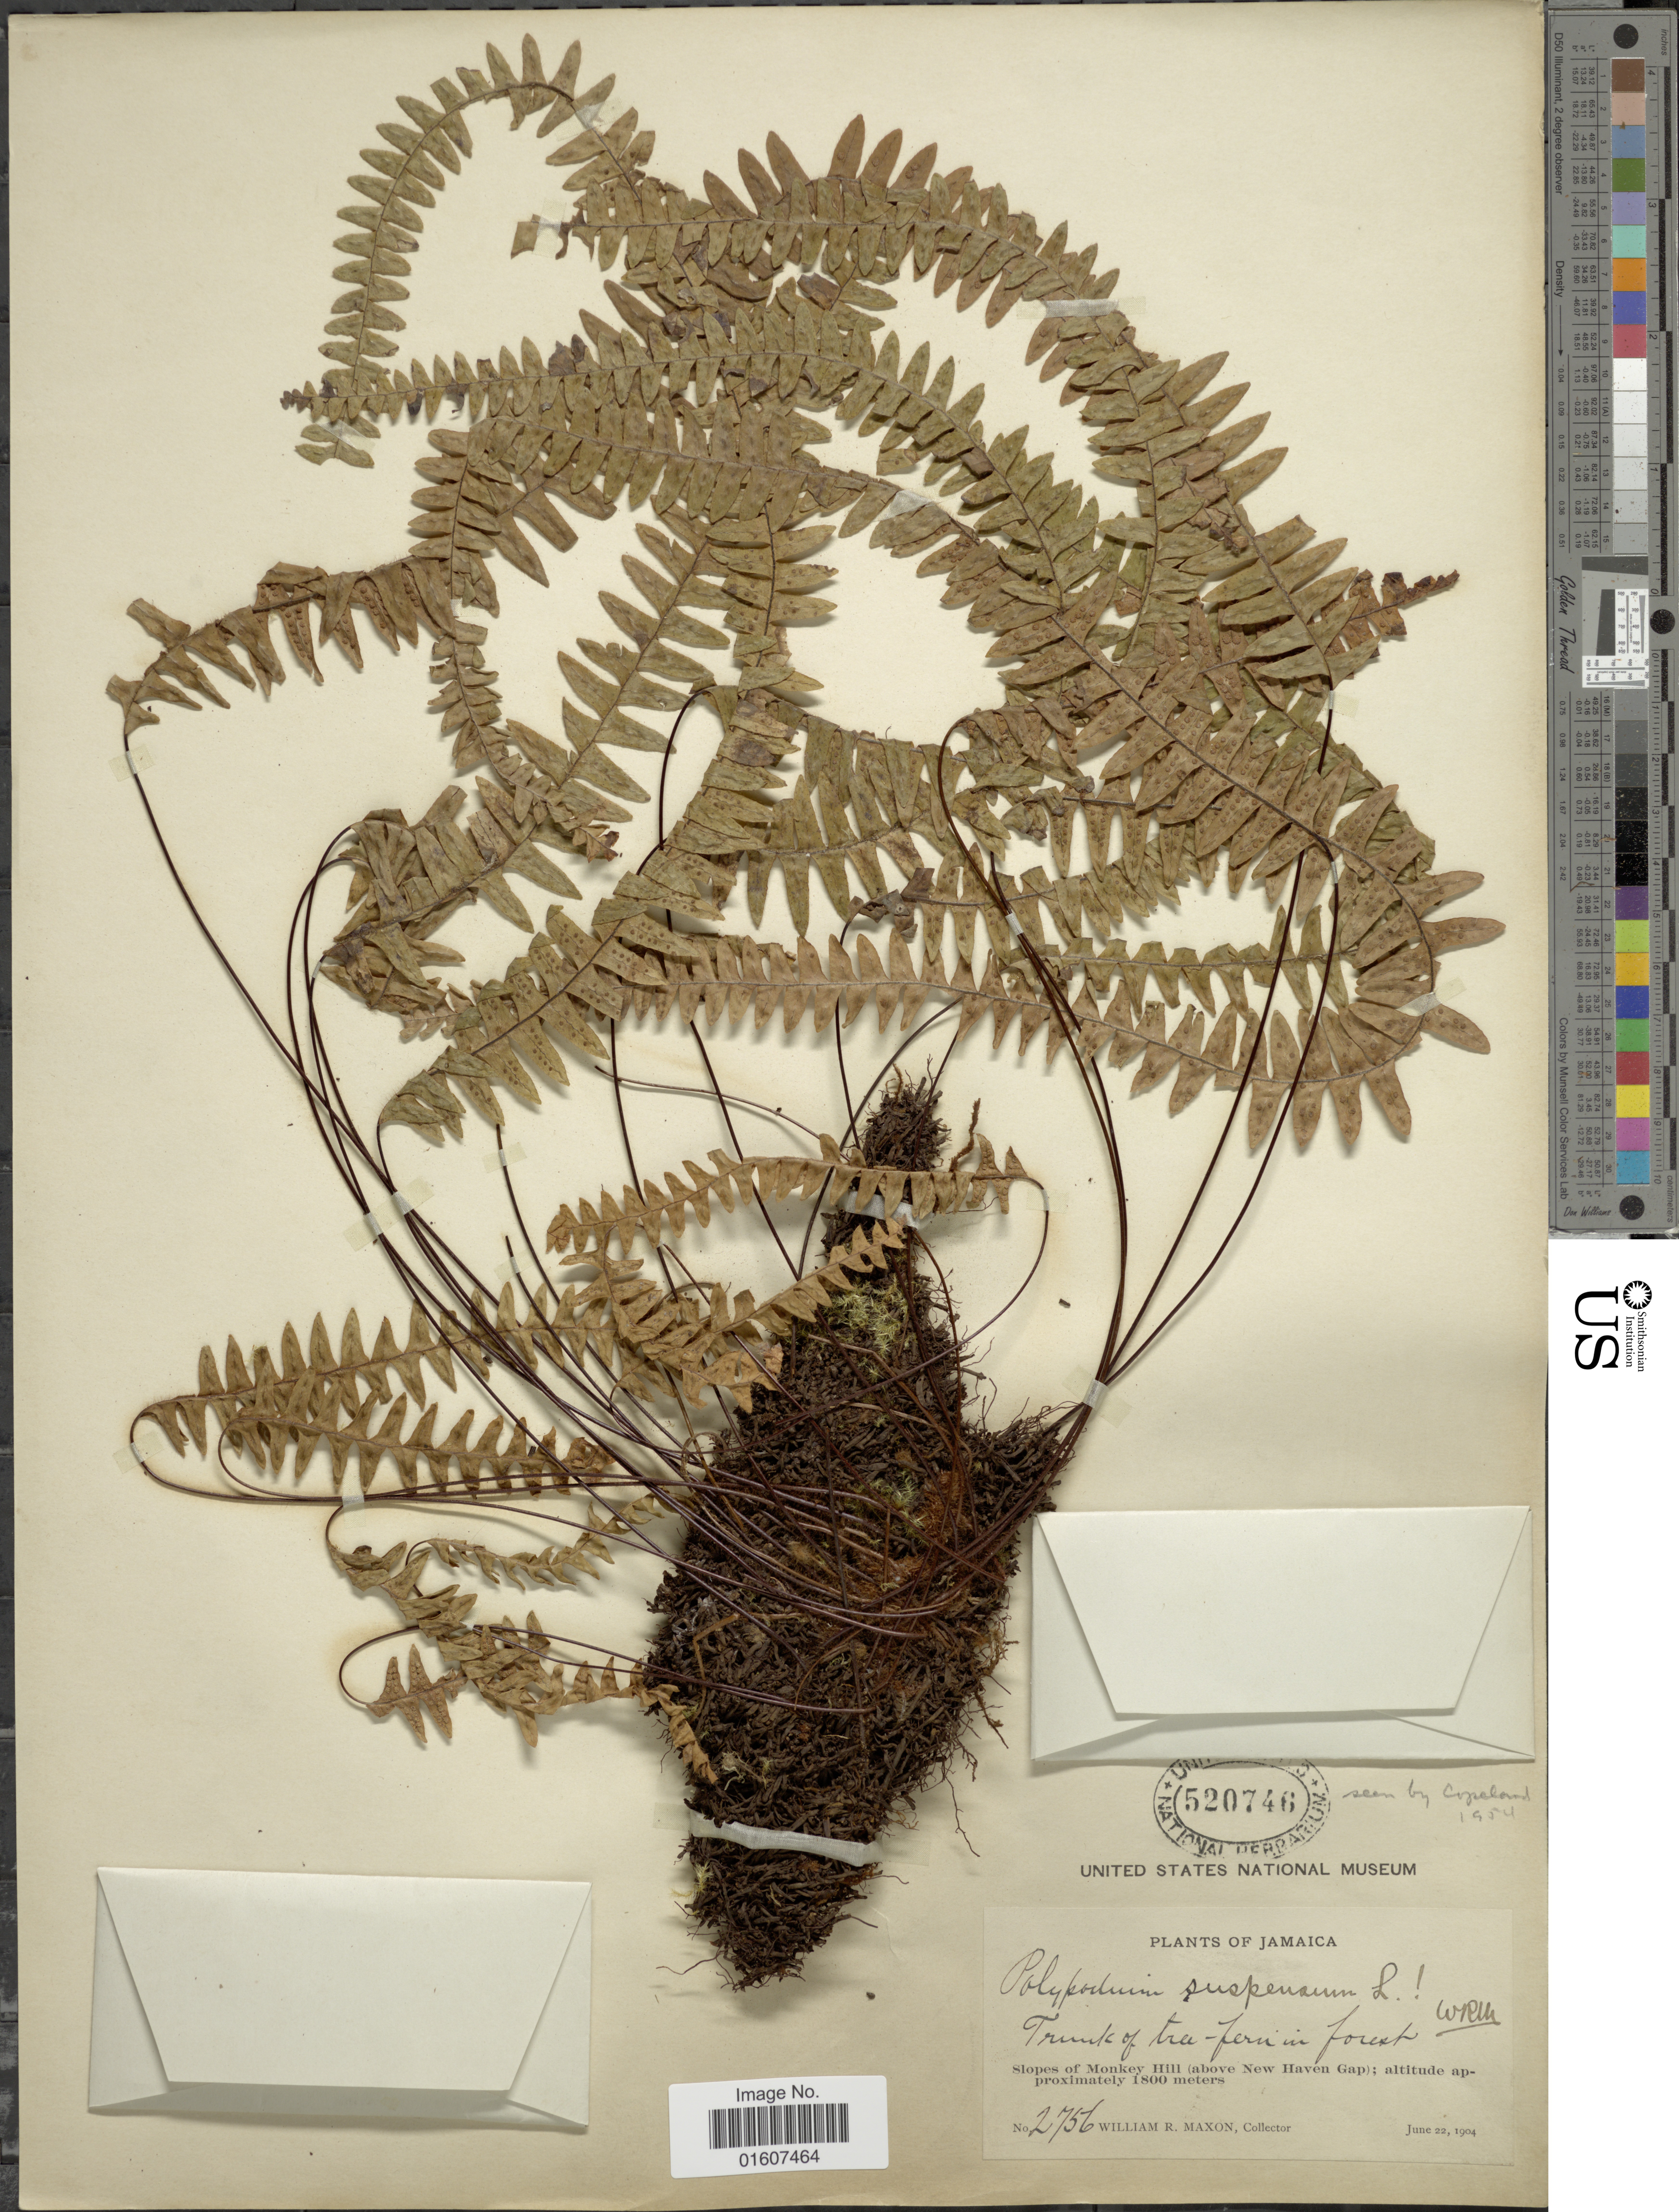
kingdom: Plantae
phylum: Tracheophyta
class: Polypodiopsida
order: Polypodiales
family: Polypodiaceae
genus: Terpsichore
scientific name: Terpsichore asplenifolia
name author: (L.) A.R. Sm.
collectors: W. R. Maxon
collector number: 2756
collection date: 1904-06-22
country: Jamaica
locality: Slopes of Monkey Hill (above New Haven Gap)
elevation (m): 1800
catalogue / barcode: US 520746